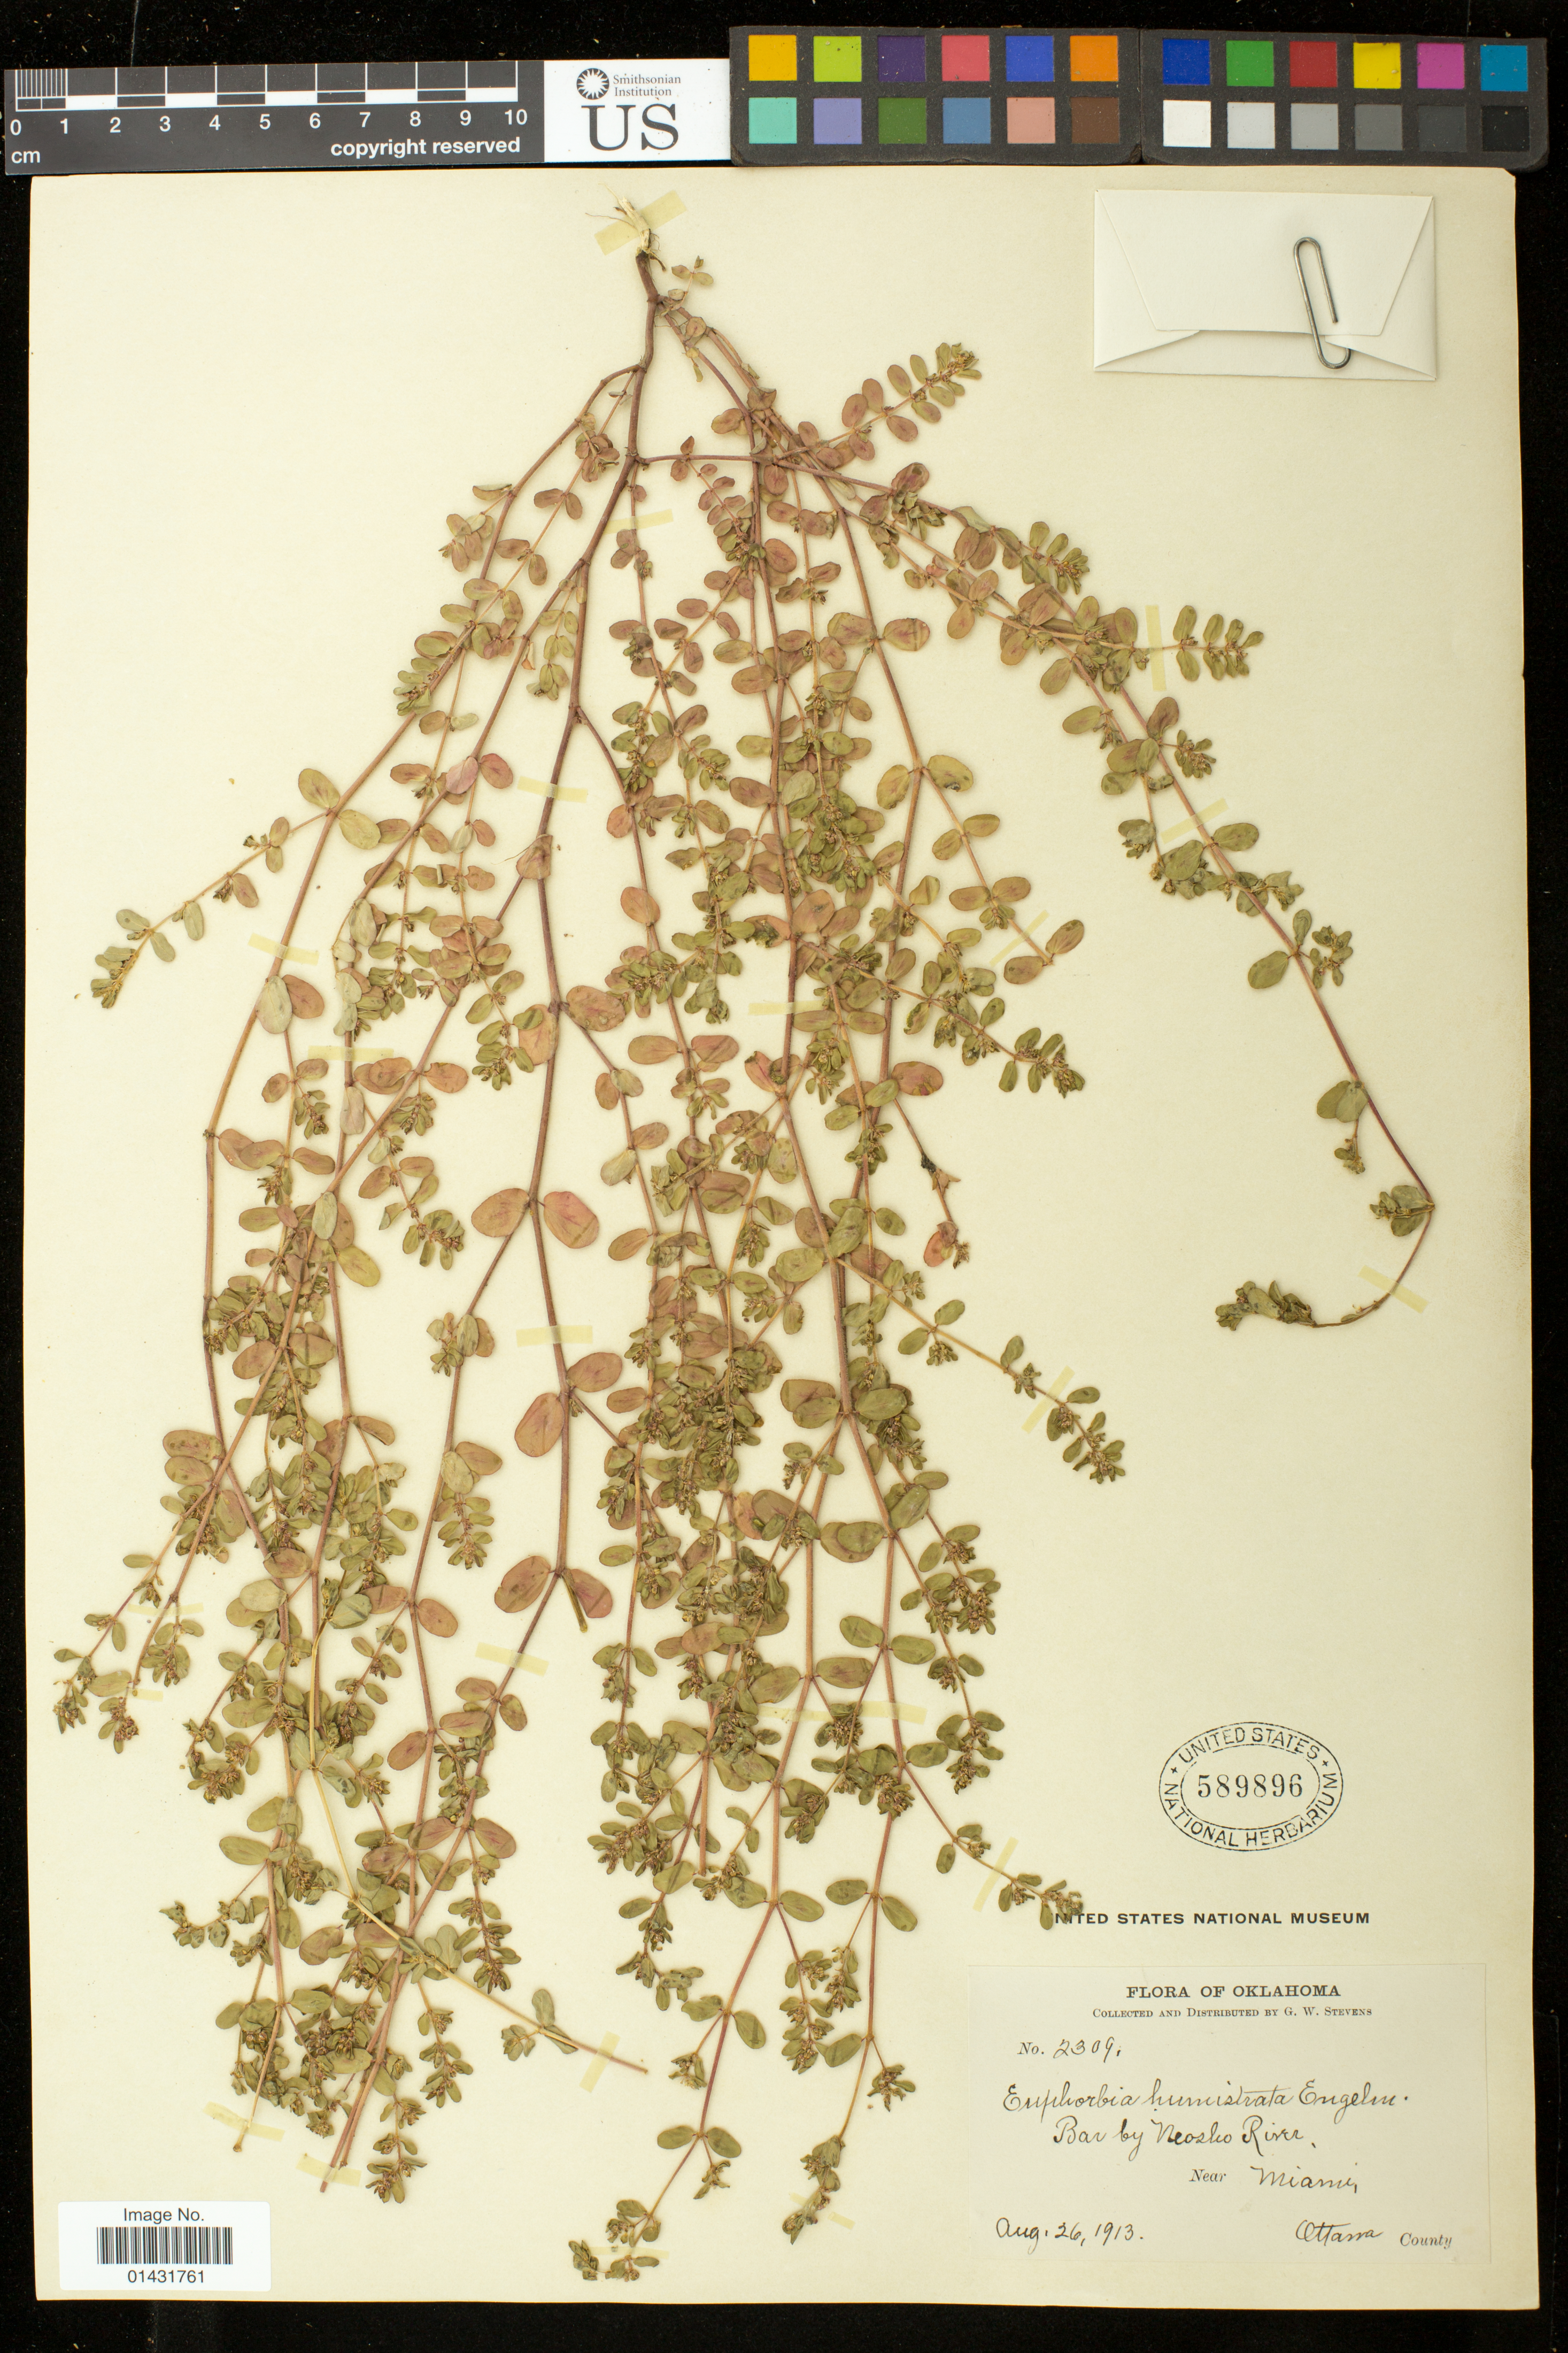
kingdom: Plantae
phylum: Tracheophyta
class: Magnoliopsida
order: Malpighiales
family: Euphorbiaceae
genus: Euphorbia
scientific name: Euphorbia humistrata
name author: Engelm. ex A. Gray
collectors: G. W. Stevens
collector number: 2309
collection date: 1913-08-26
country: United States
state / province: Oklahoma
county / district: Ottawa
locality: Bar by Neosho River. Near Miami.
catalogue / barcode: US 589896